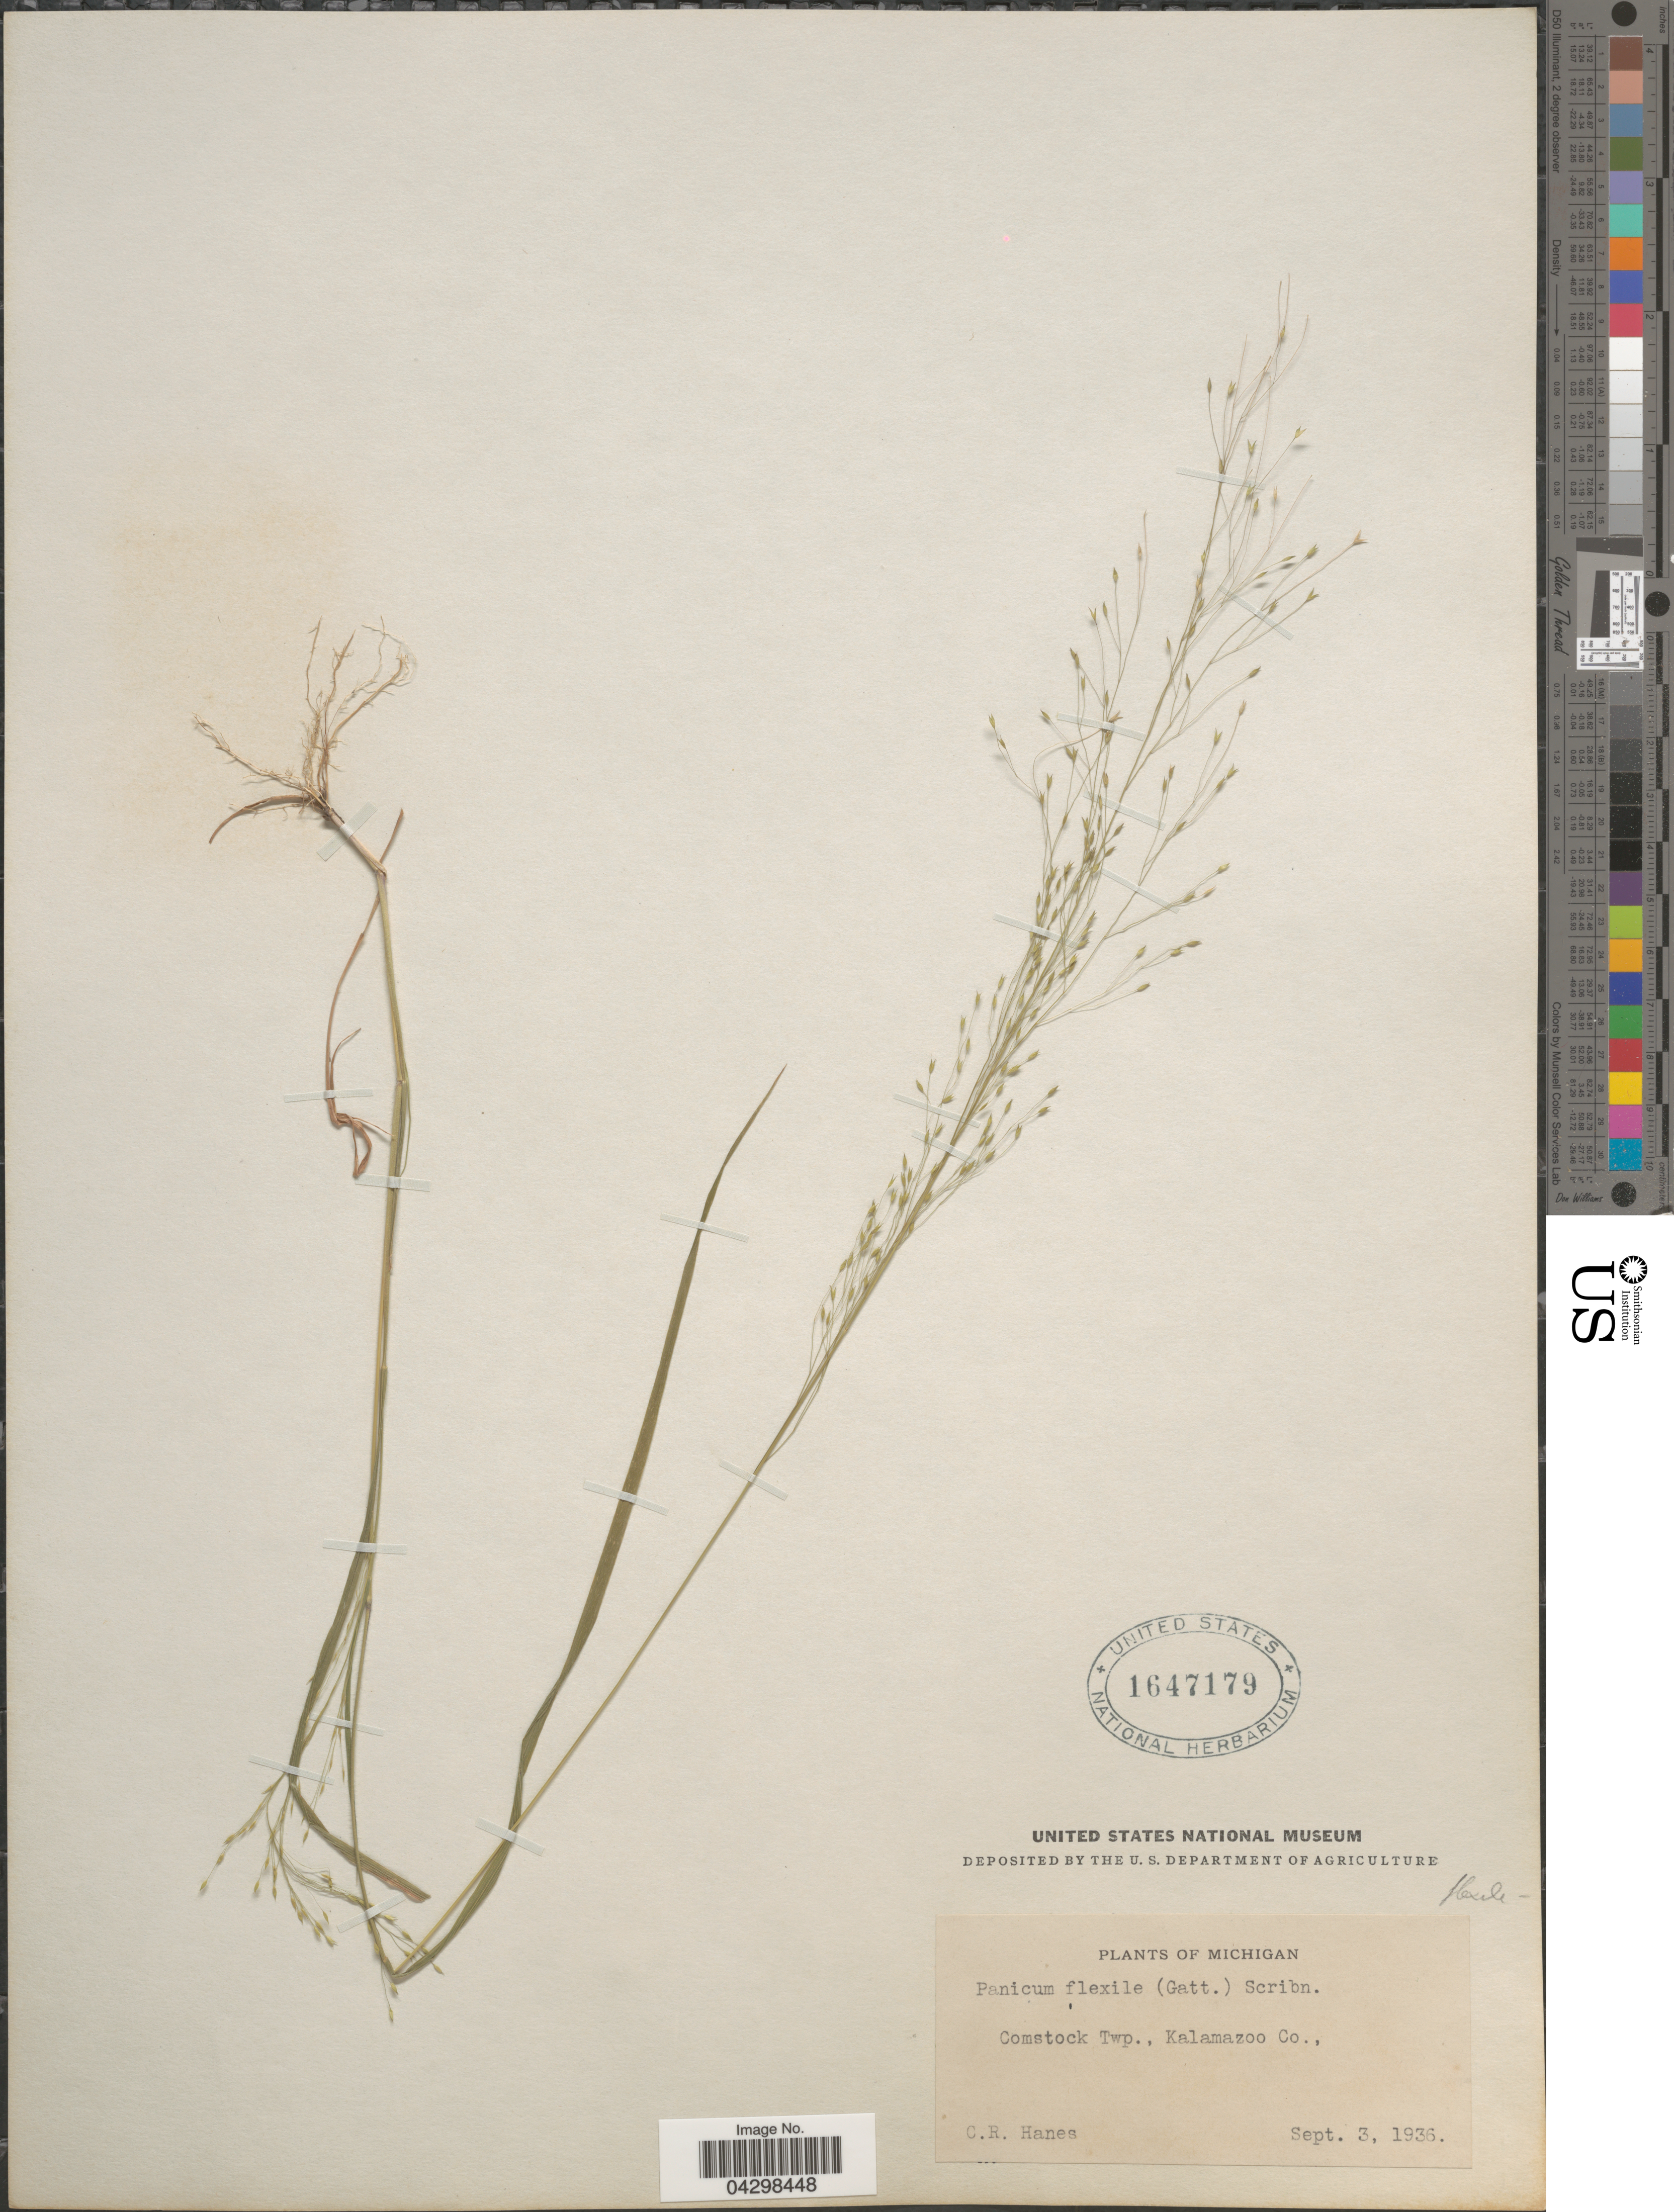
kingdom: Plantae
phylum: Tracheophyta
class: Liliopsida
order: Poales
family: Poaceae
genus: Panicum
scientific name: Panicum flexile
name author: (Gatt.) Scribn.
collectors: C. Hanes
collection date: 1936-09-03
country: United States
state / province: Michigan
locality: Comstock Twp., Kalamazoo Co.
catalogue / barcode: US 1647179